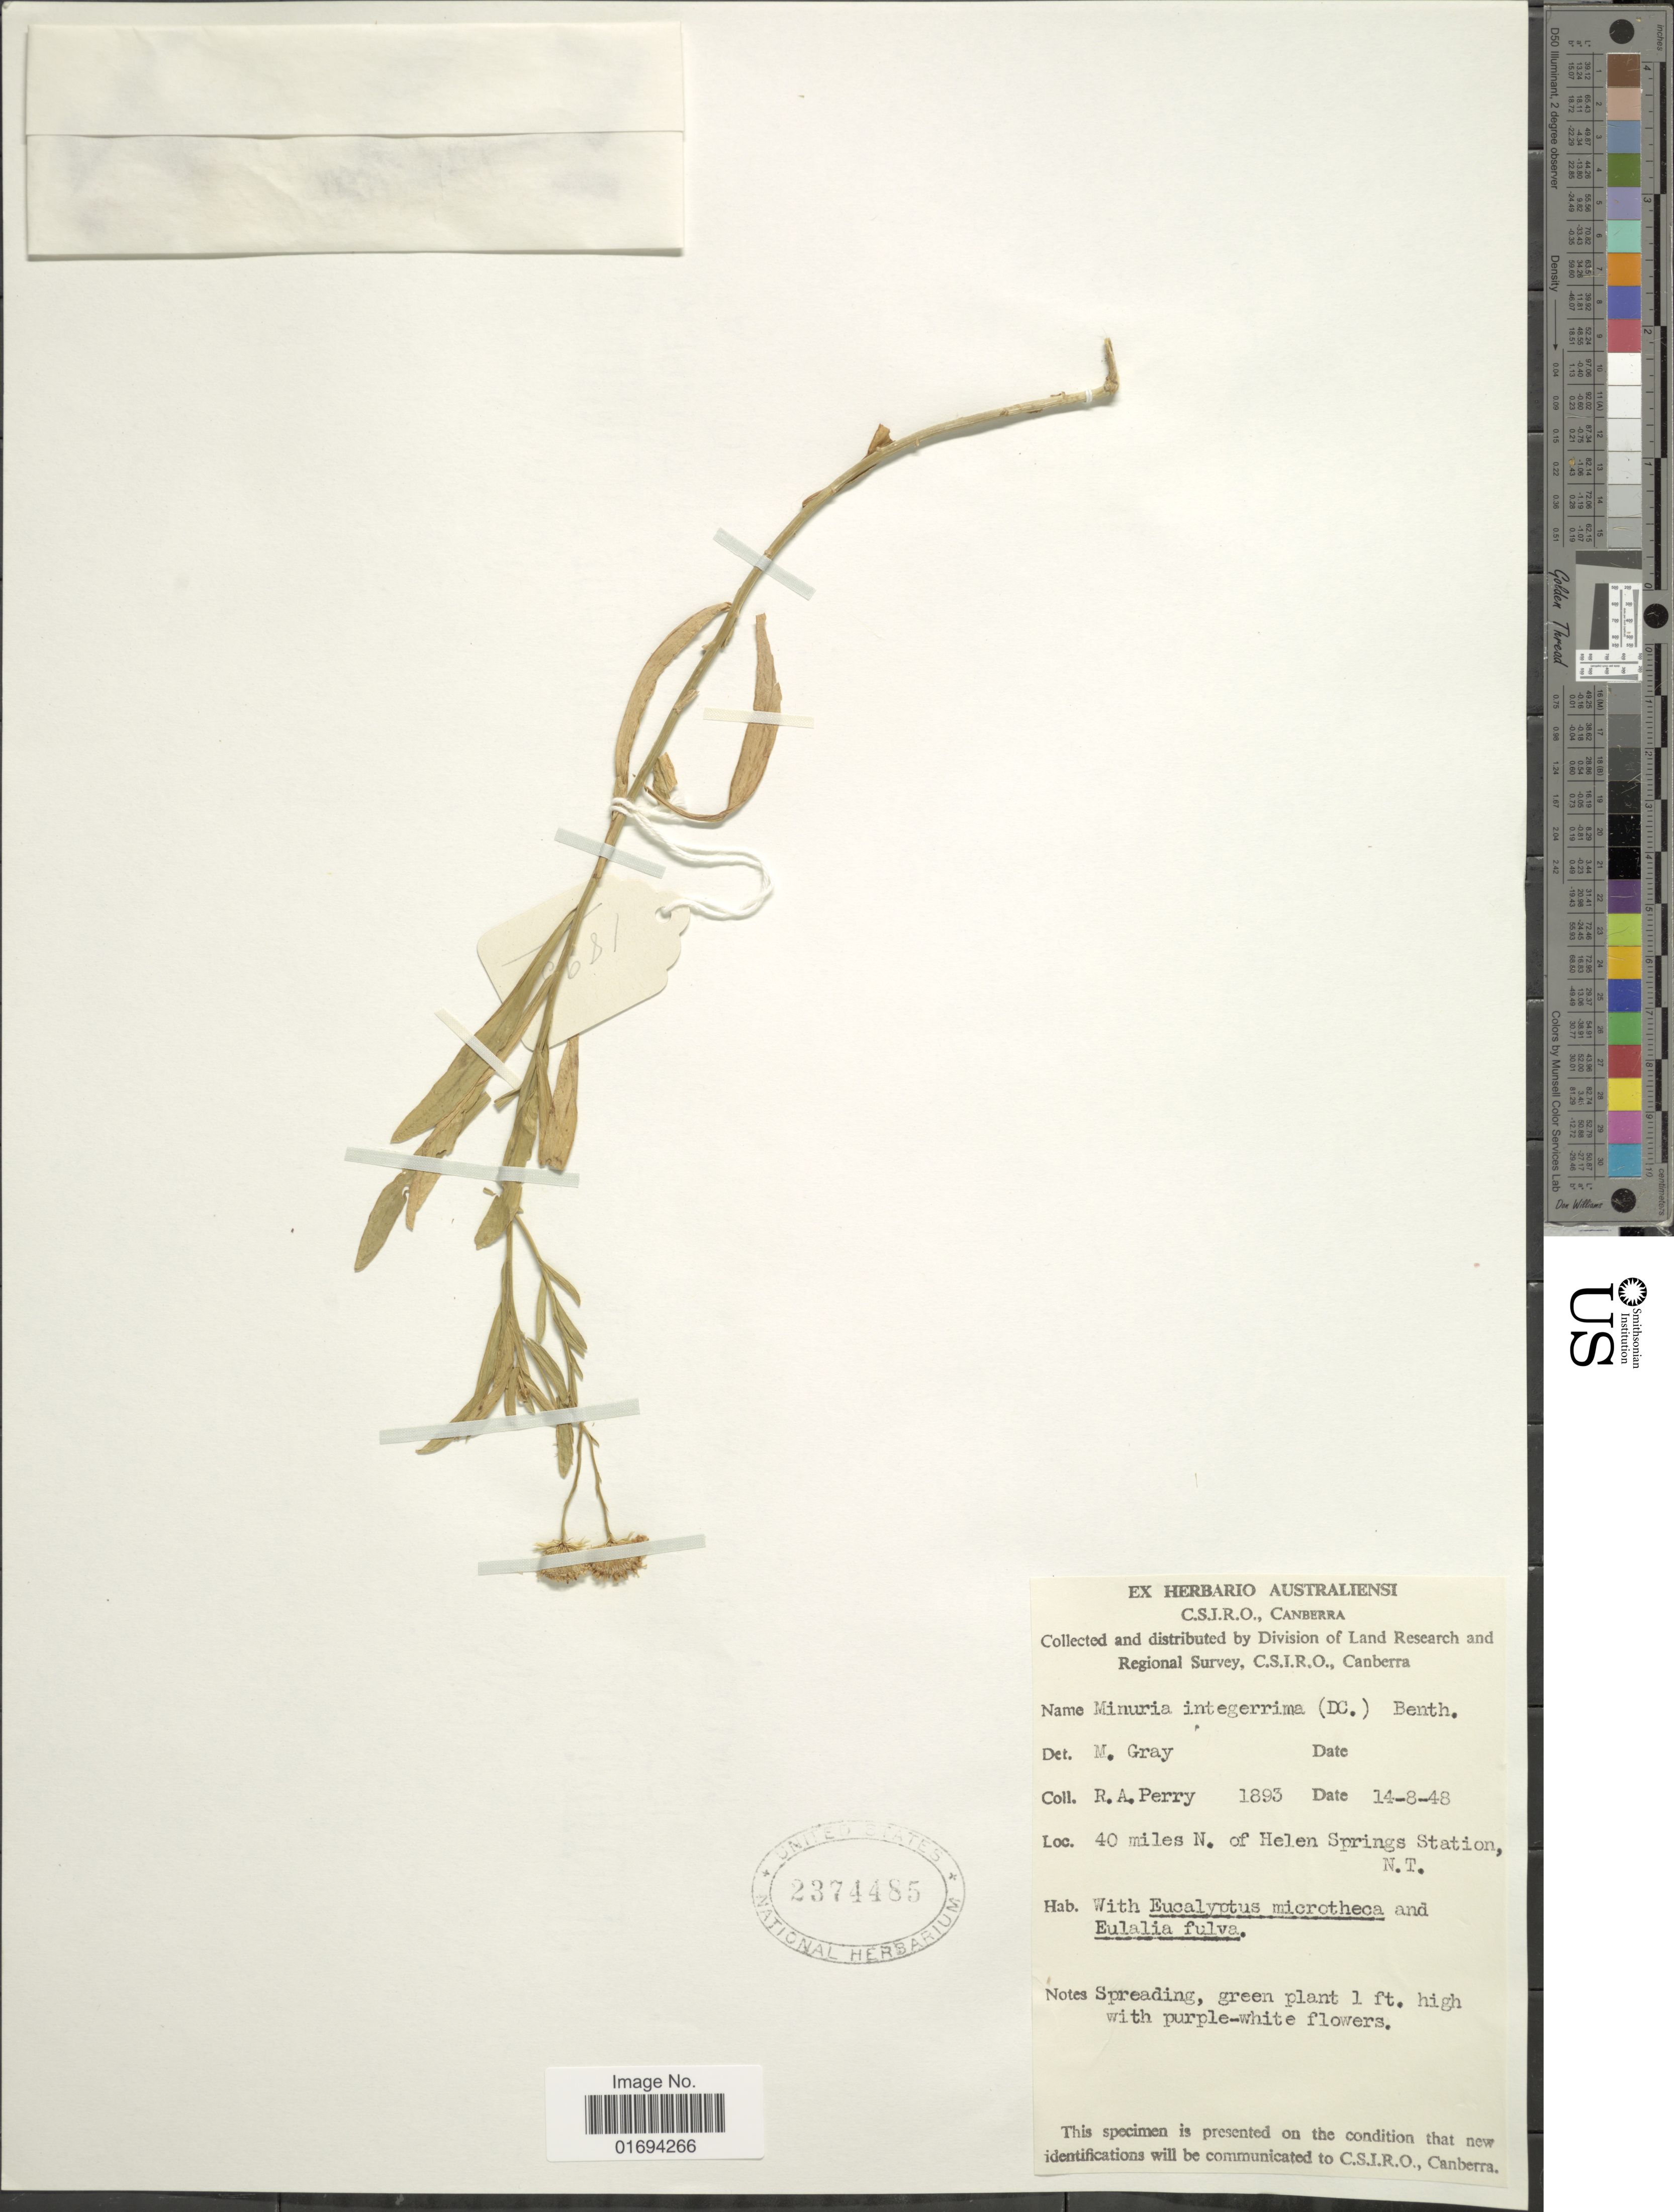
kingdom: Plantae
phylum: Tracheophyta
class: Magnoliopsida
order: Asterales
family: Asteraceae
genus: Minuria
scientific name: Minuria integerrima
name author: (DC.) Benth.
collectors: Perry, R. A.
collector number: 1893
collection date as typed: Transcribed d/m/y: 14/8/48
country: Australia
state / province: Northern Territory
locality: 40 miles N. of Helen Springs Station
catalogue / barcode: US 2374485